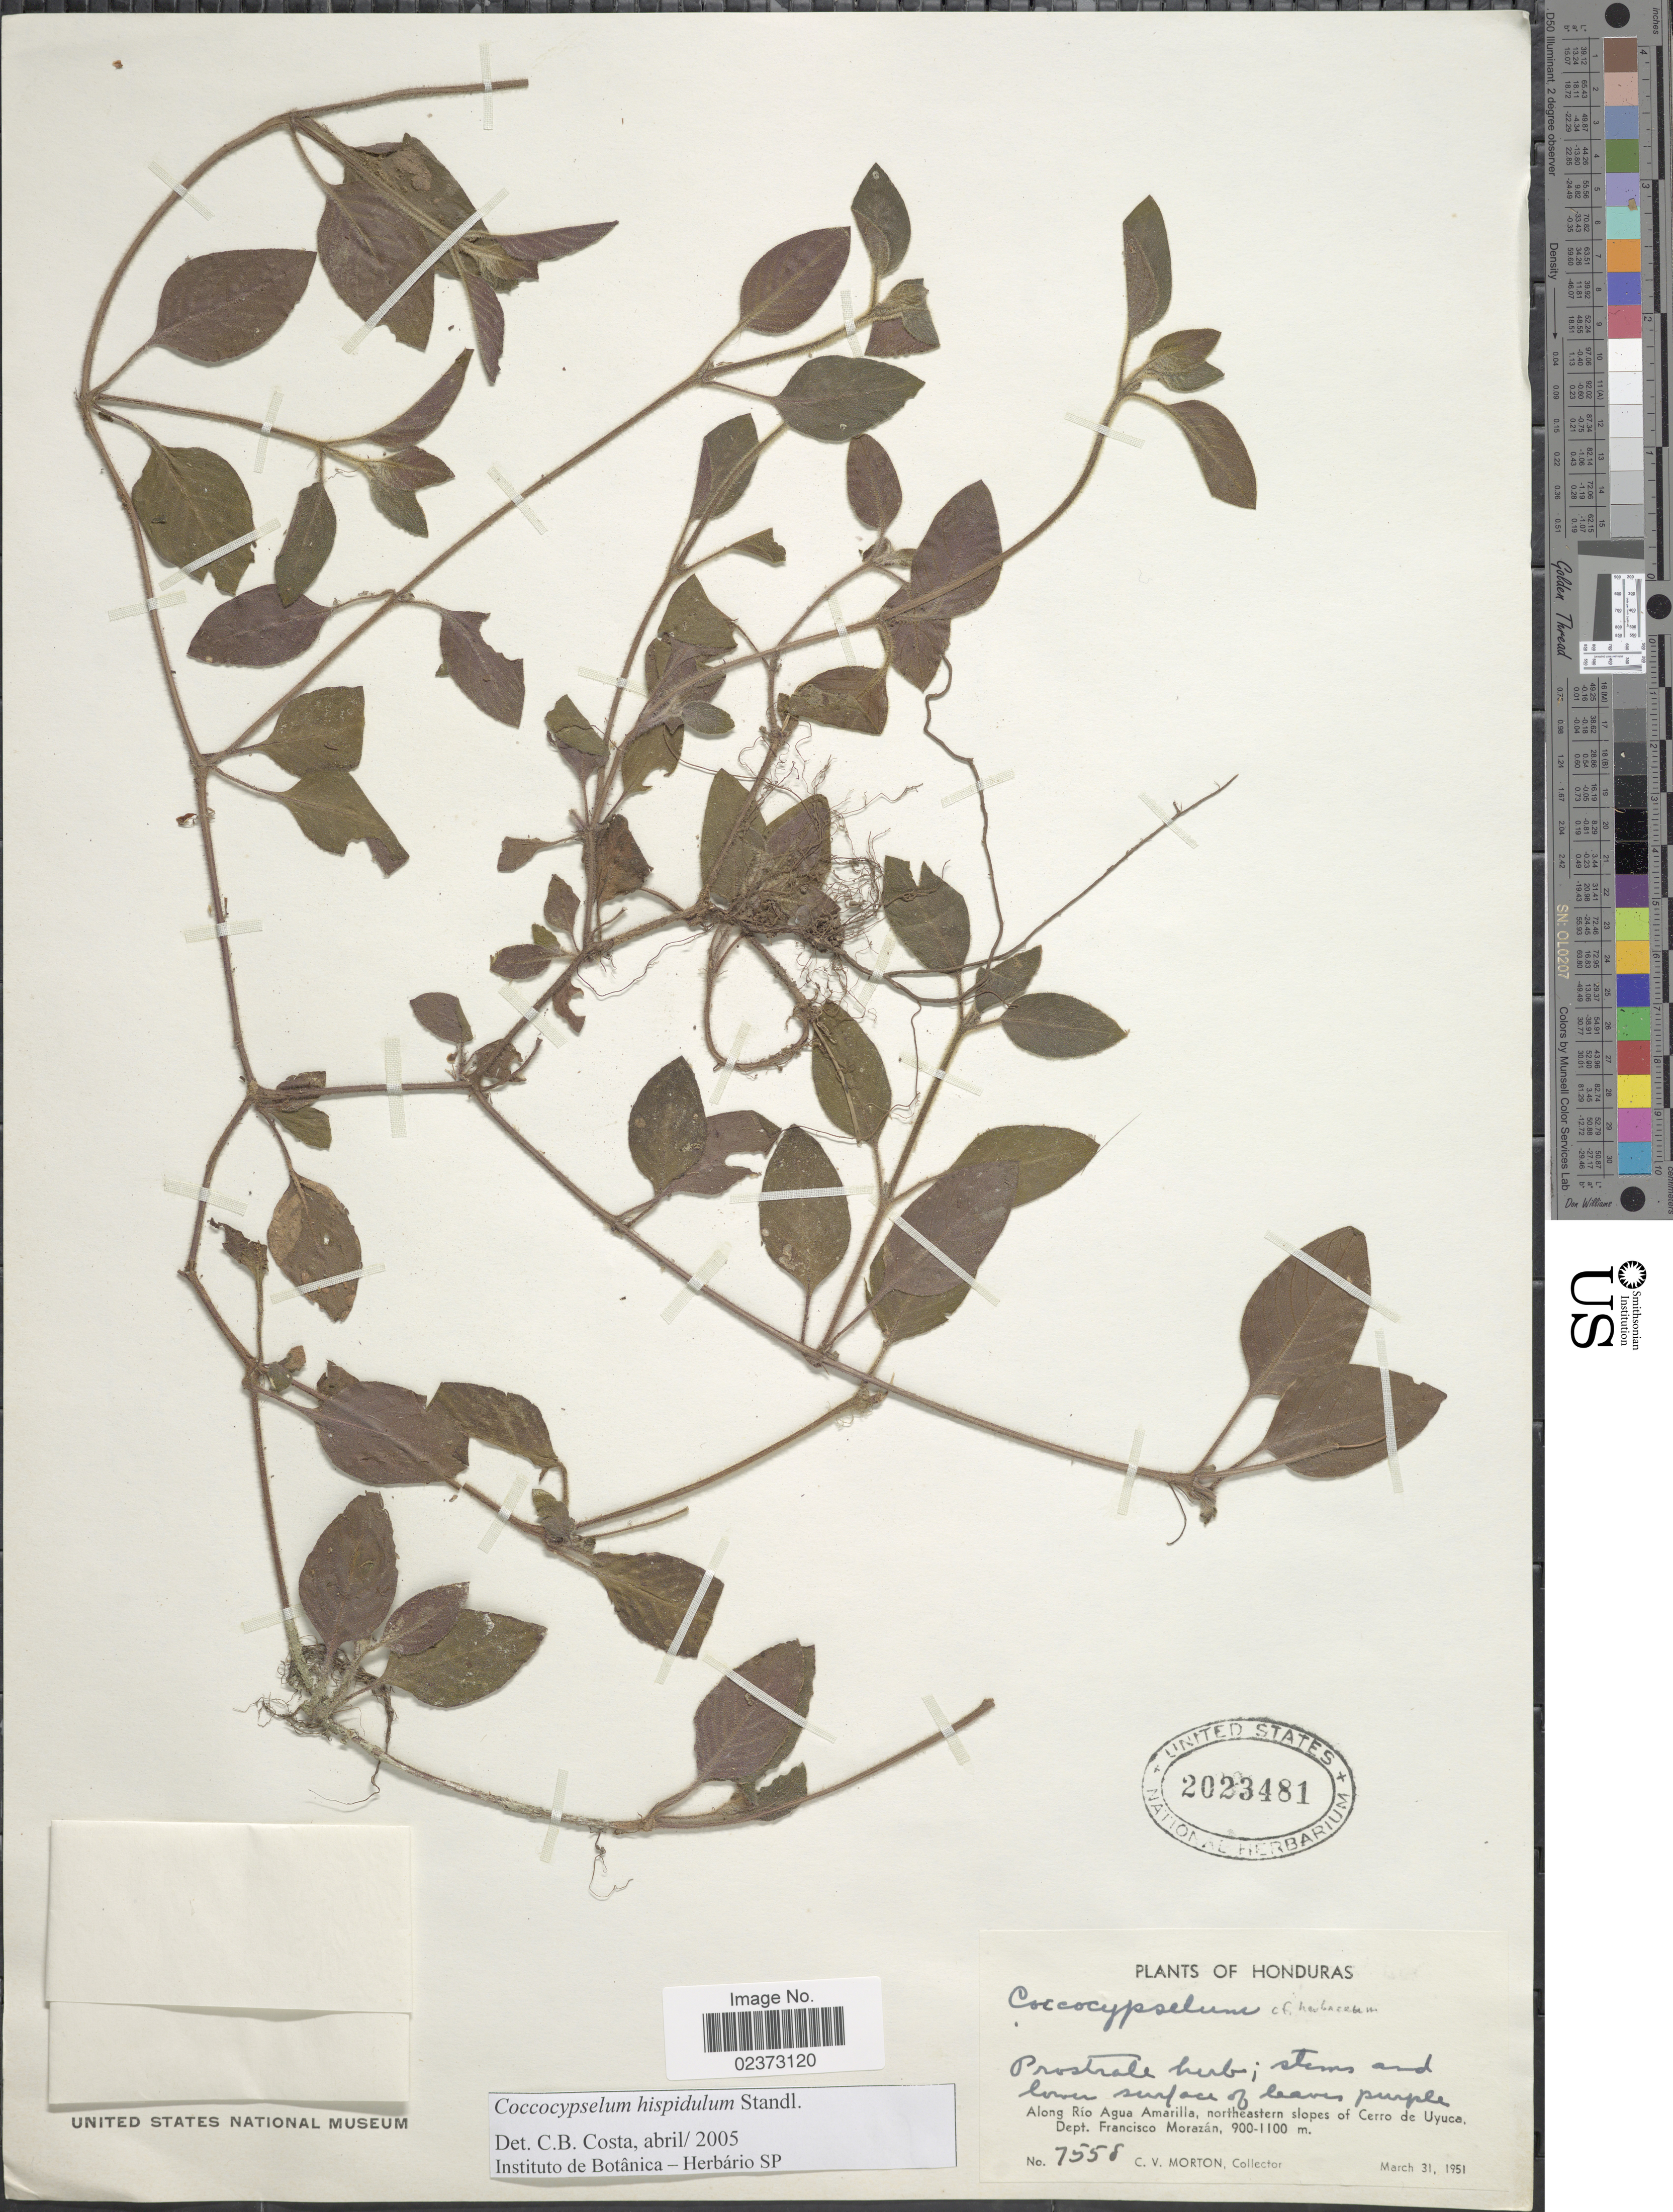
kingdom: Plantae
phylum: Tracheophyta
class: Magnoliopsida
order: Gentianales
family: Rubiaceae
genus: Coccocypselum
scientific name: Coccocypselum hispidulum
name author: (Standl.) Standl.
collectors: C. V. Morton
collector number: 7558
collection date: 1951-03-31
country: Honduras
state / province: Fco. Morazán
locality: Along Rio Agua Amarilla, northeastern slopes of Cerro de Uyuca, Dept. Francisco Morazan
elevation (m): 900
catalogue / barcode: US 2023481